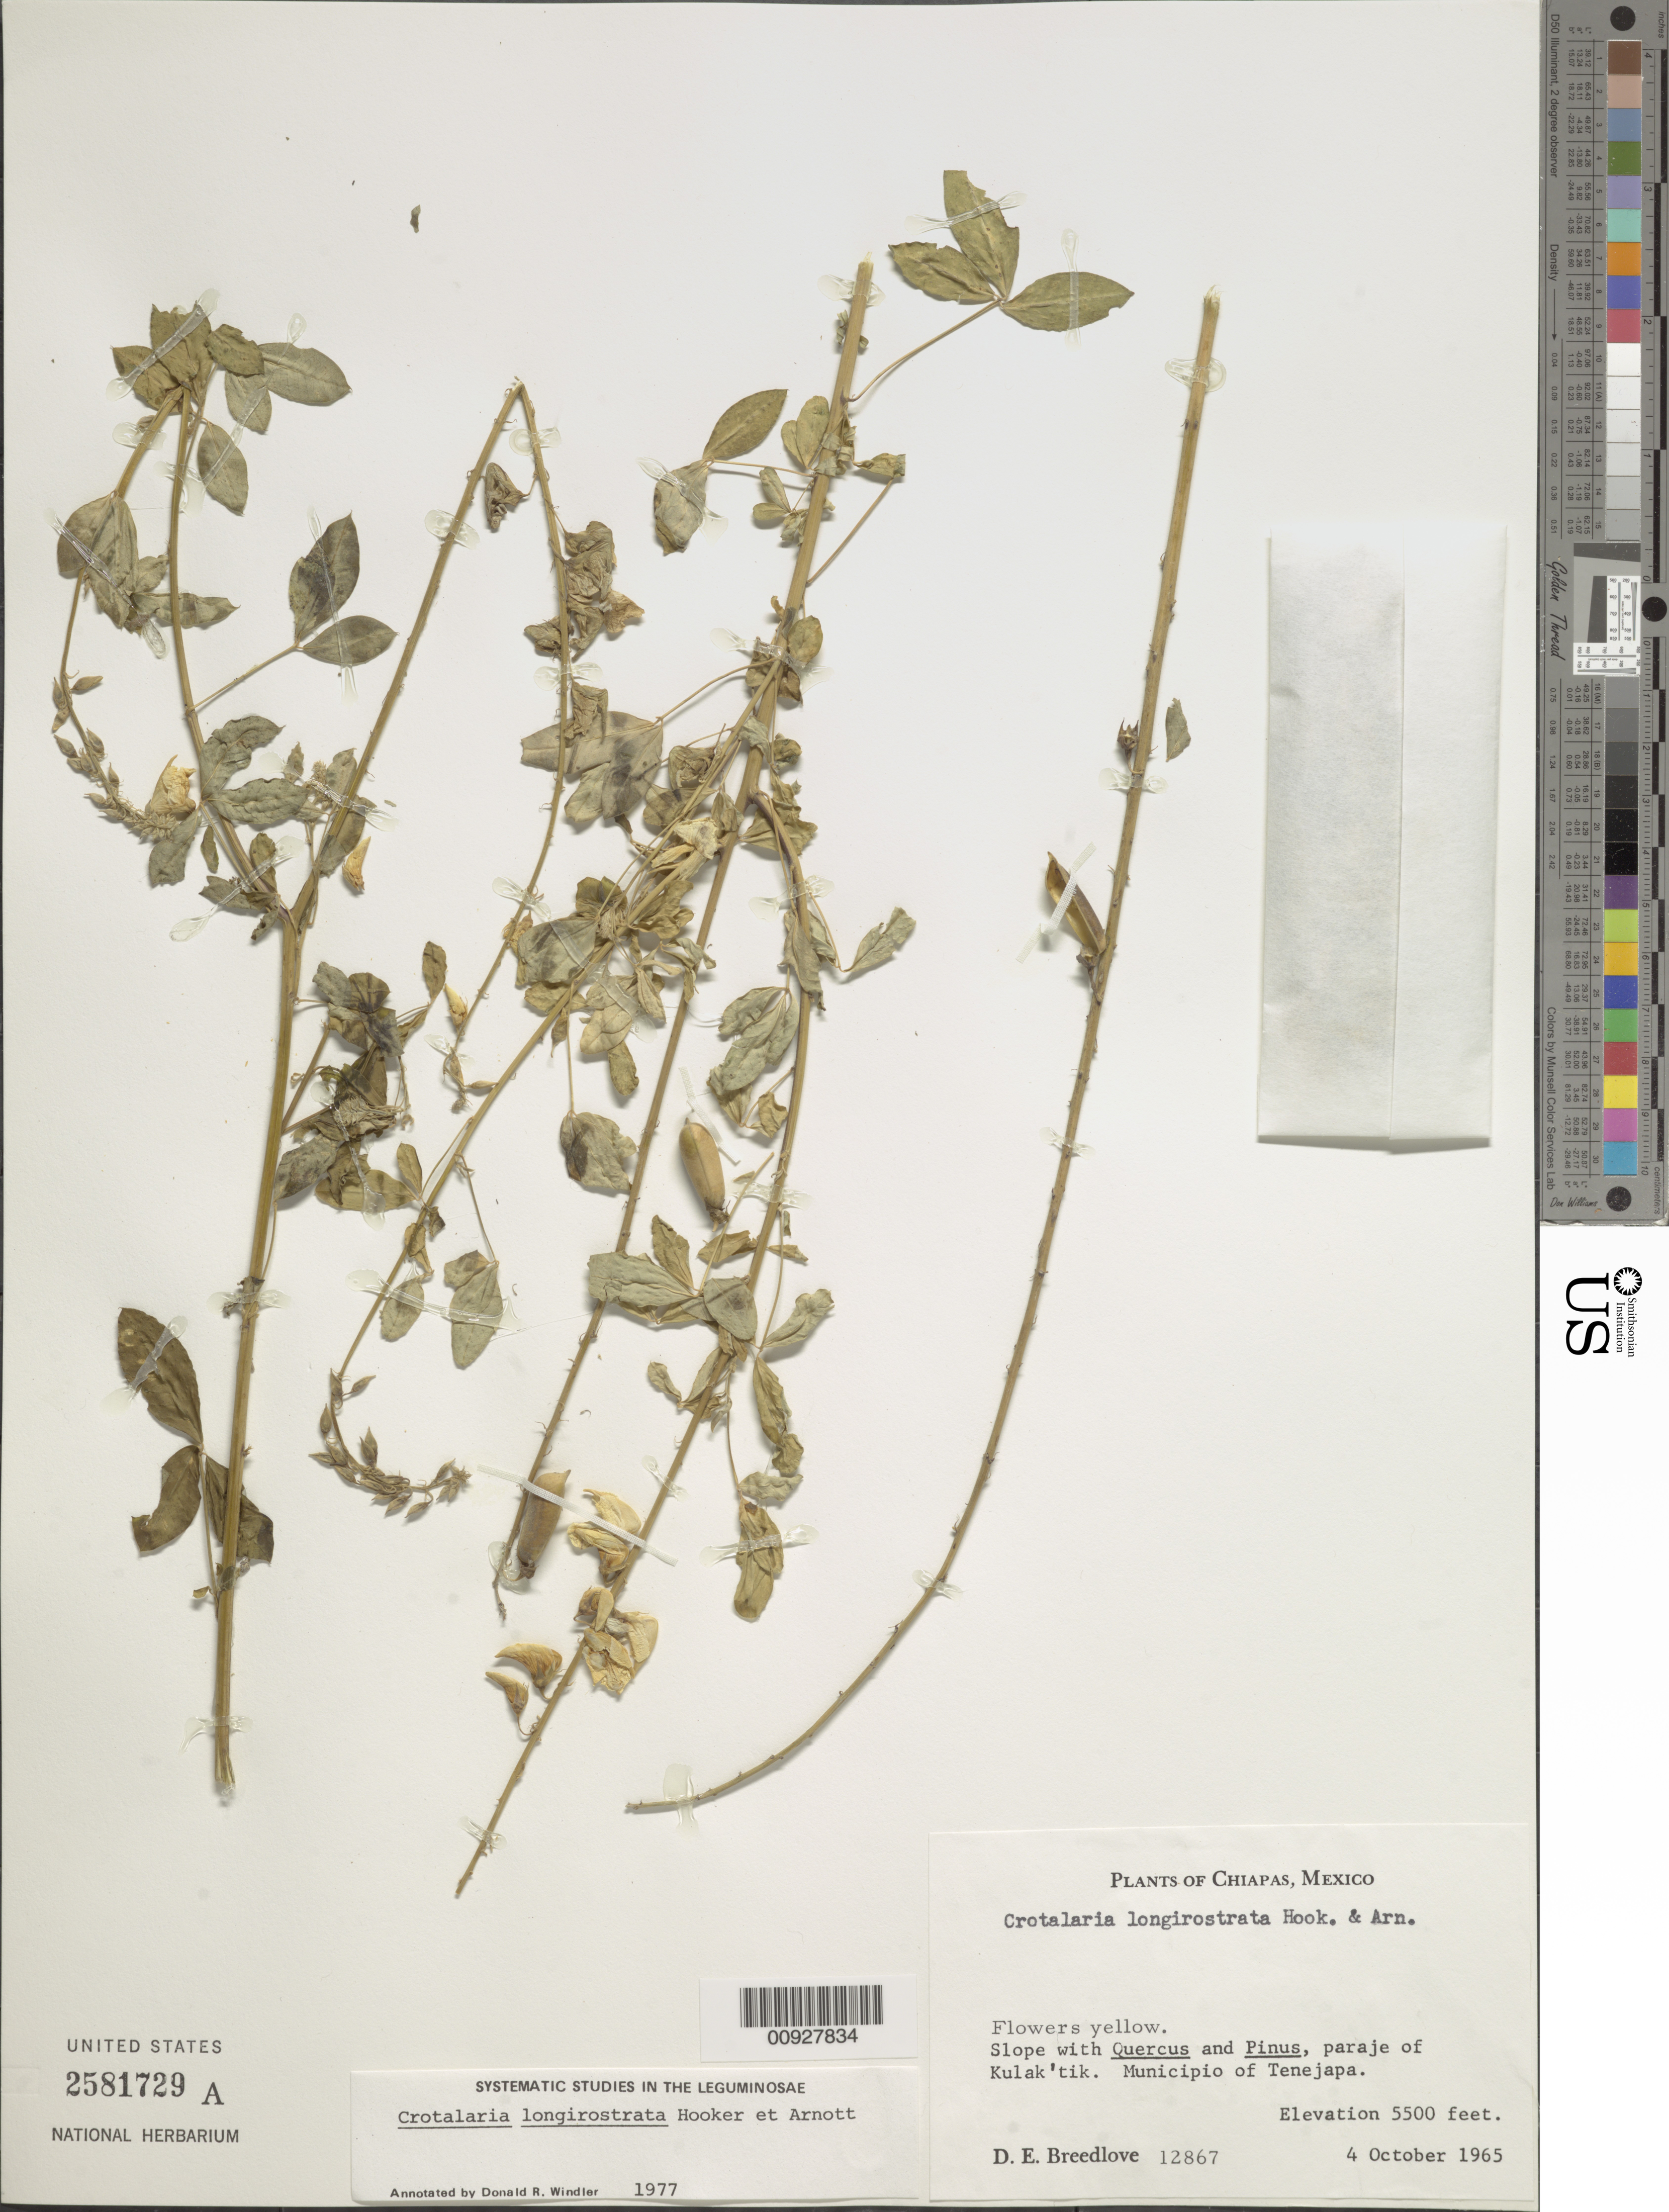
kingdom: Plantae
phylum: Tracheophyta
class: Magnoliopsida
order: Fabales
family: Fabaceae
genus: Crotalaria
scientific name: Crotalaria longirostrata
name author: Hook. & Arn.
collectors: D. E. Breedlove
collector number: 12867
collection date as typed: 04 Oct 1965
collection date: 1965-10-04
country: Mexico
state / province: Chiapas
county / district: Tenejapa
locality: Paraje of Kulak' tik. Municipio of Tenejapa, Chiapas.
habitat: Slope with Quercus and Pinus.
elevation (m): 1676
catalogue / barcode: US 2581729A